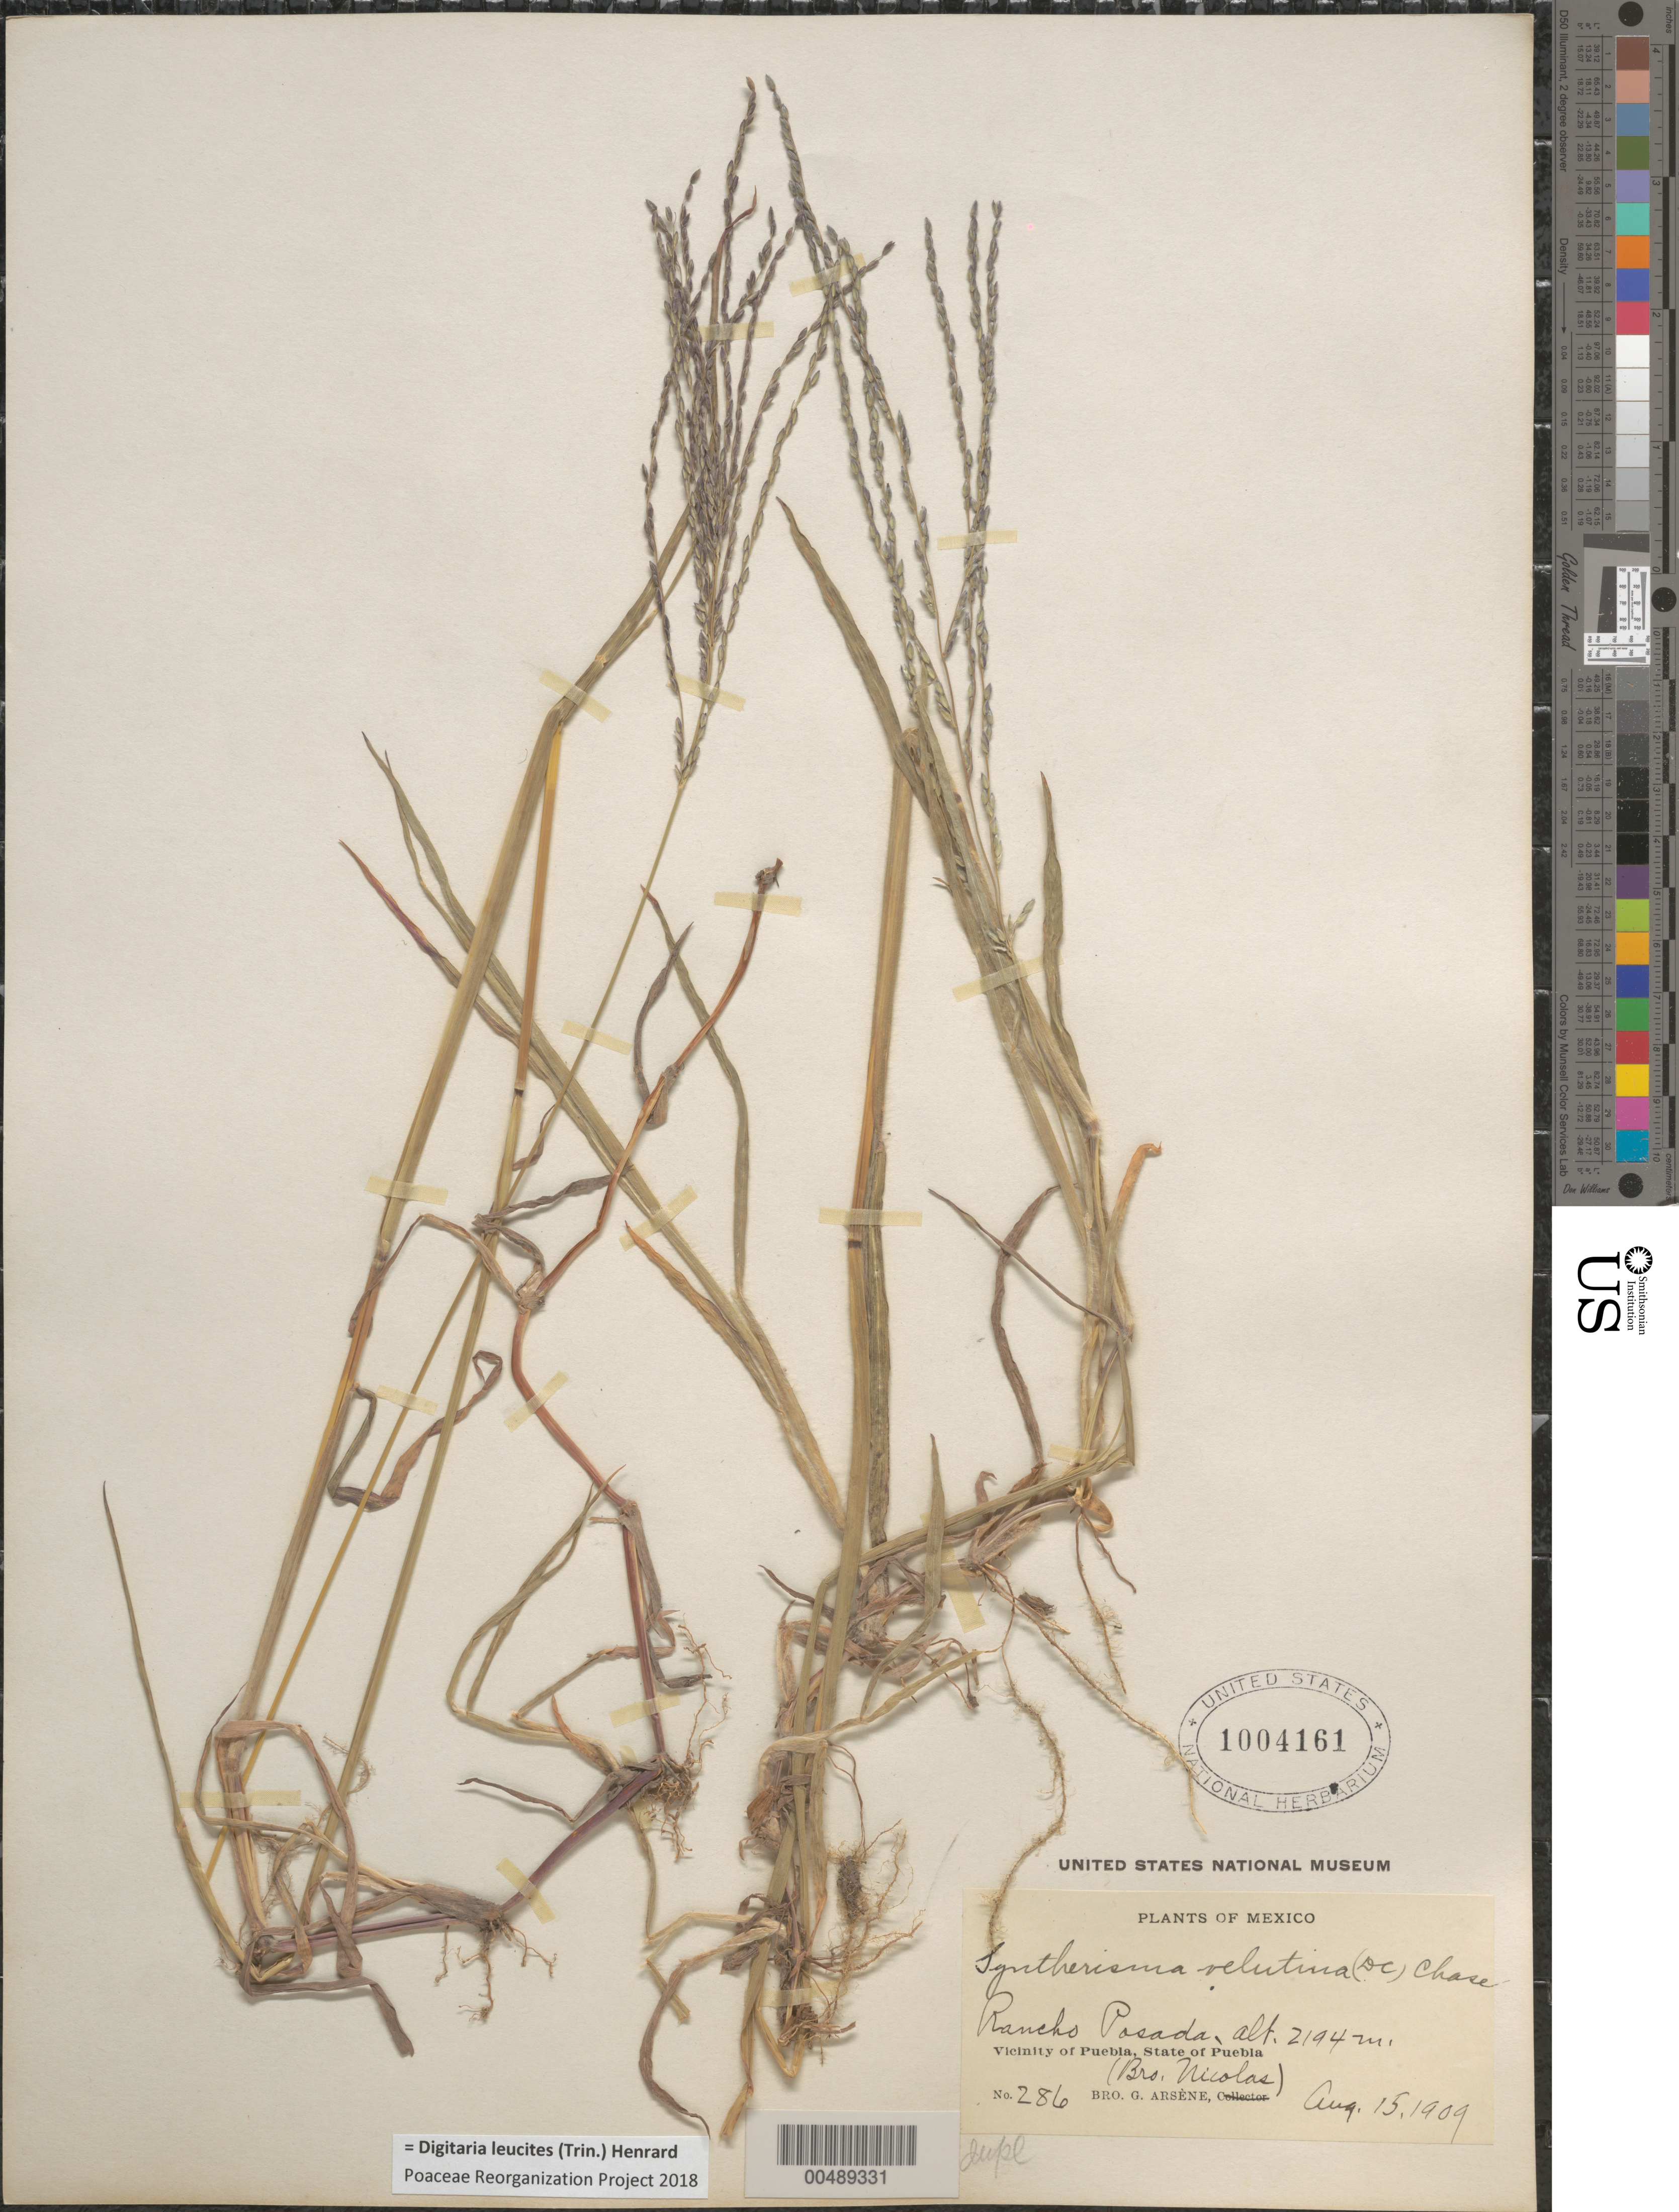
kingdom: Plantae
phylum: Tracheophyta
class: Liliopsida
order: Poales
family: Poaceae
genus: Digitaria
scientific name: Digitaria leucites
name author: (Trin.) Henr.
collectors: Bro. G. Arsène & B. Nicolas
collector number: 286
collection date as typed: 15 Aug 1909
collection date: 1909-08-15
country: Mexico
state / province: Puebla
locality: Vicinity of Puebla, Rancho Posada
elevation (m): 2194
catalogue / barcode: US 1004161